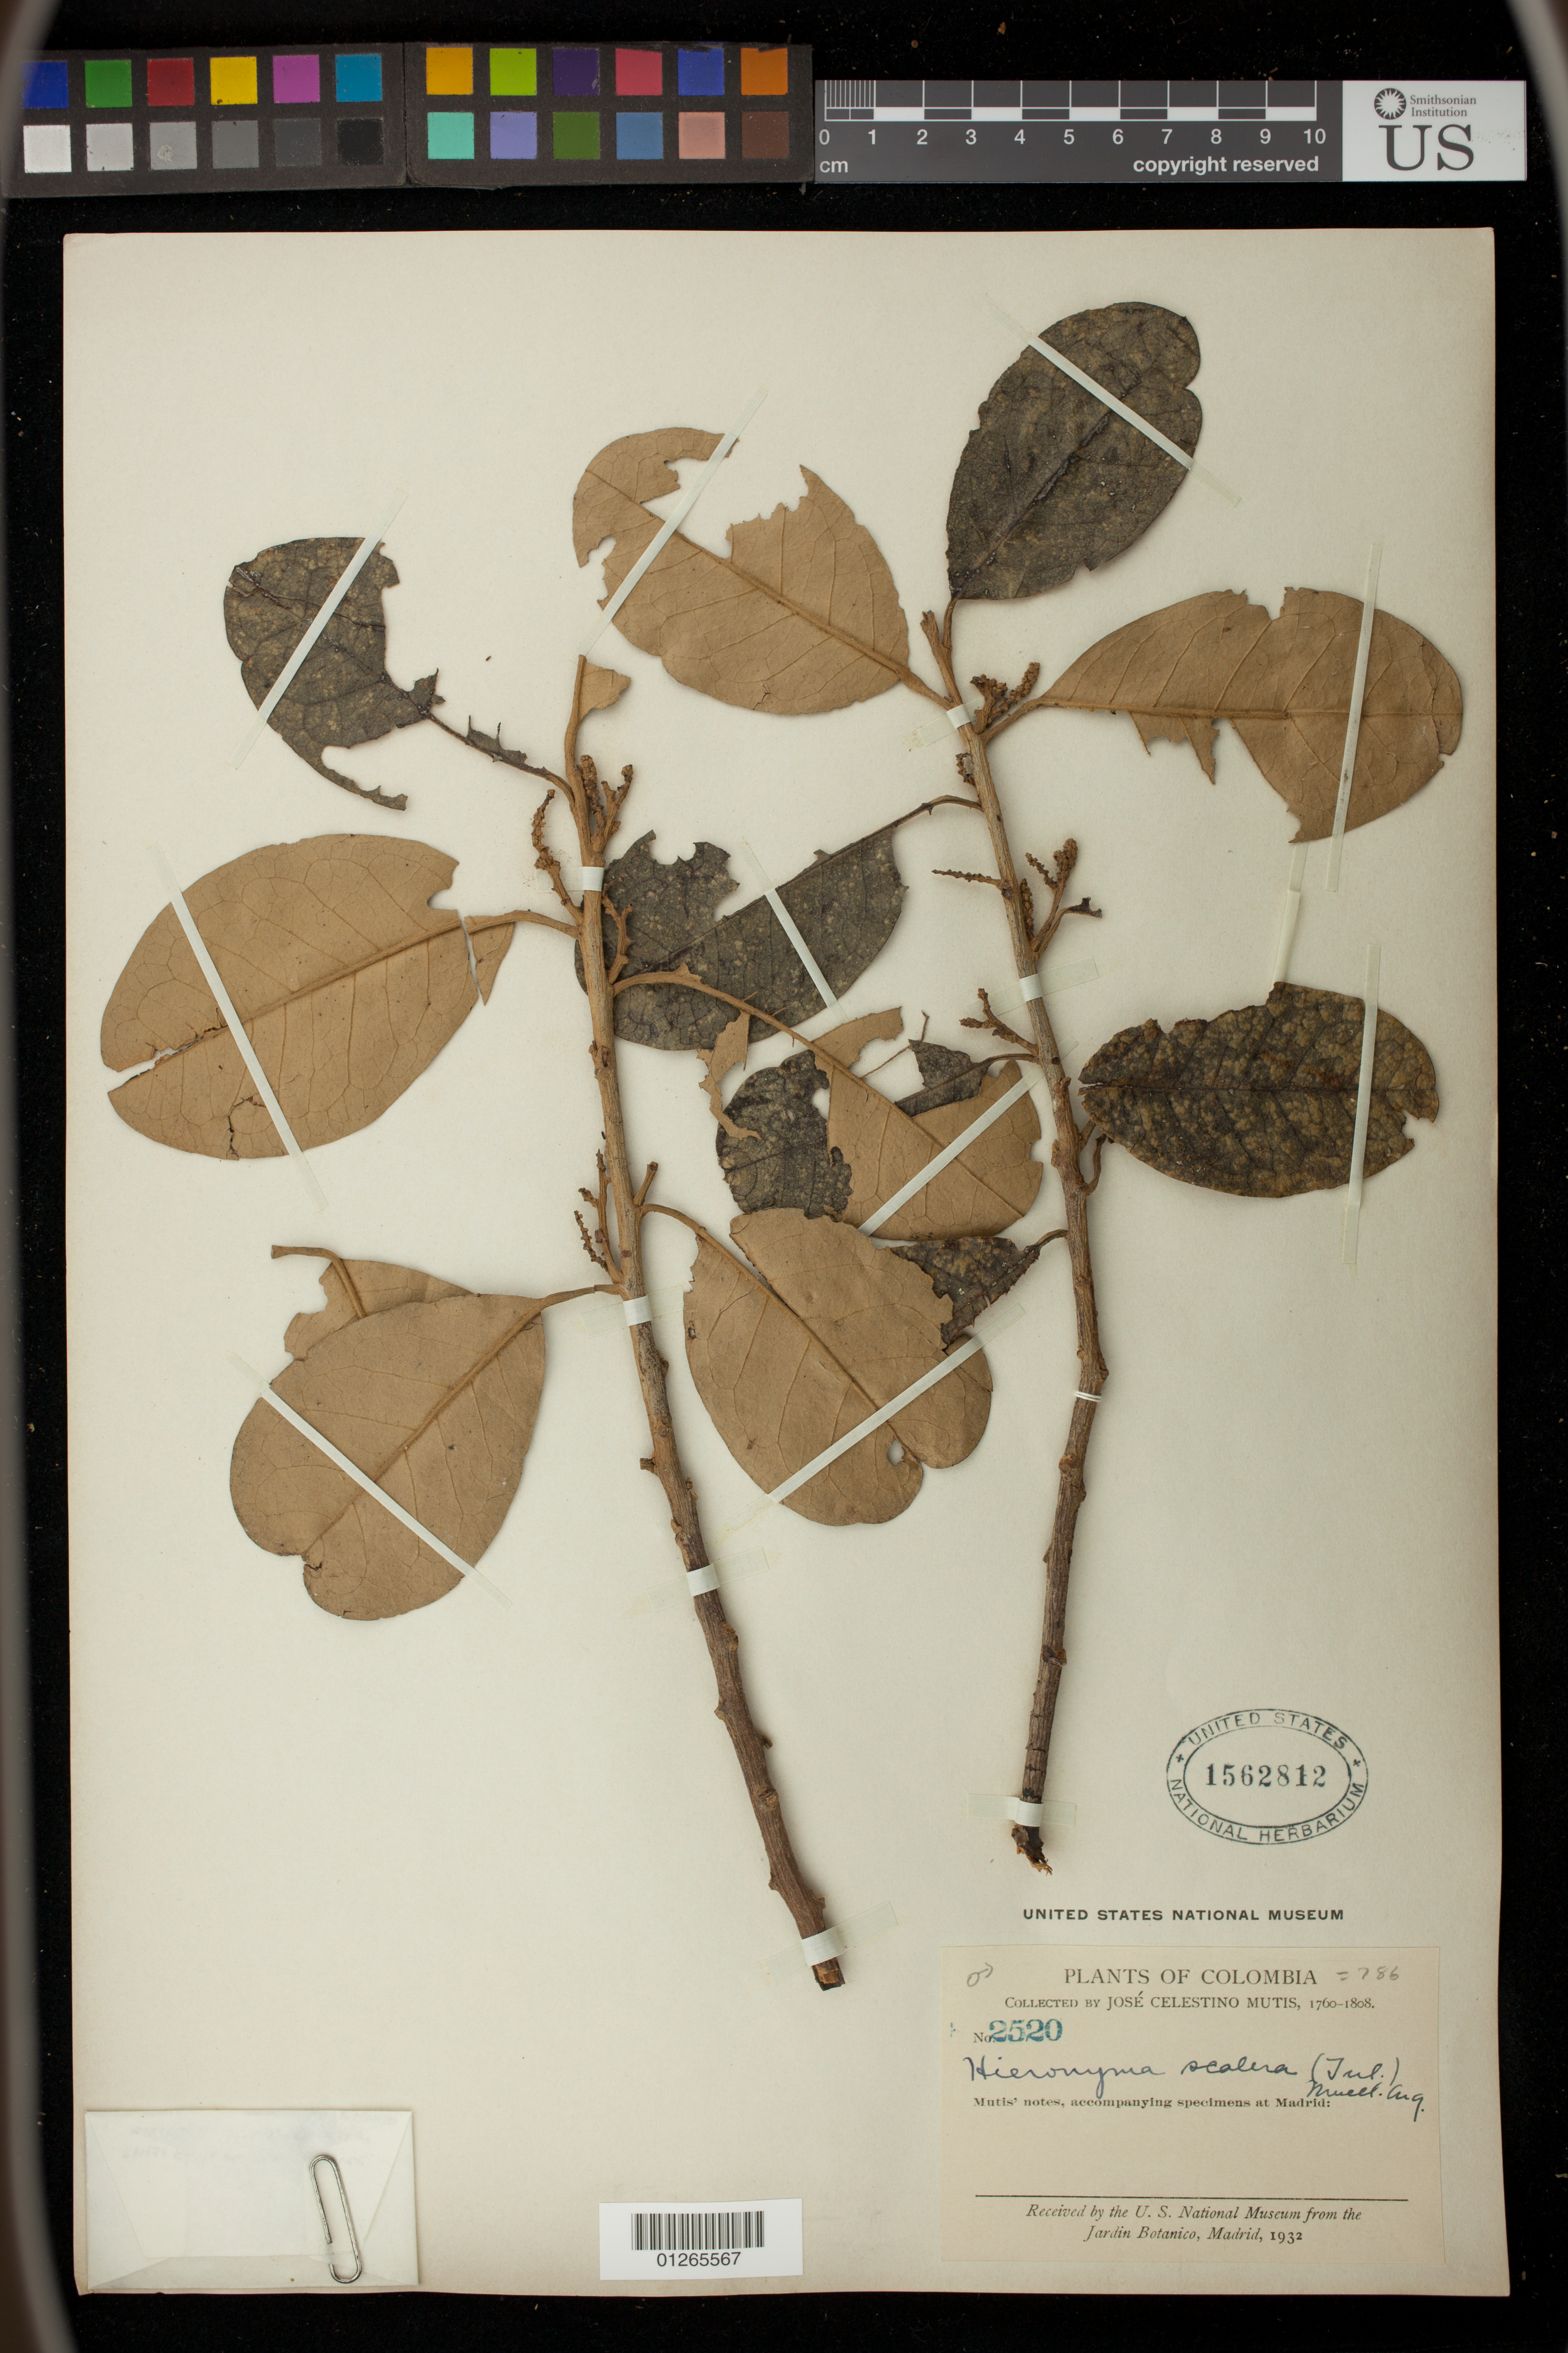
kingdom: Plantae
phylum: Tracheophyta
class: Magnoliopsida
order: Malpighiales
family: Phyllanthaceae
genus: Hieronyma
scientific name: Hieronyma scabrida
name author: (Tul.) Müll. Arg.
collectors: J. C. B. Mutis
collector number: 2520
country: Colombia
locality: Canoas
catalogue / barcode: US 1562812